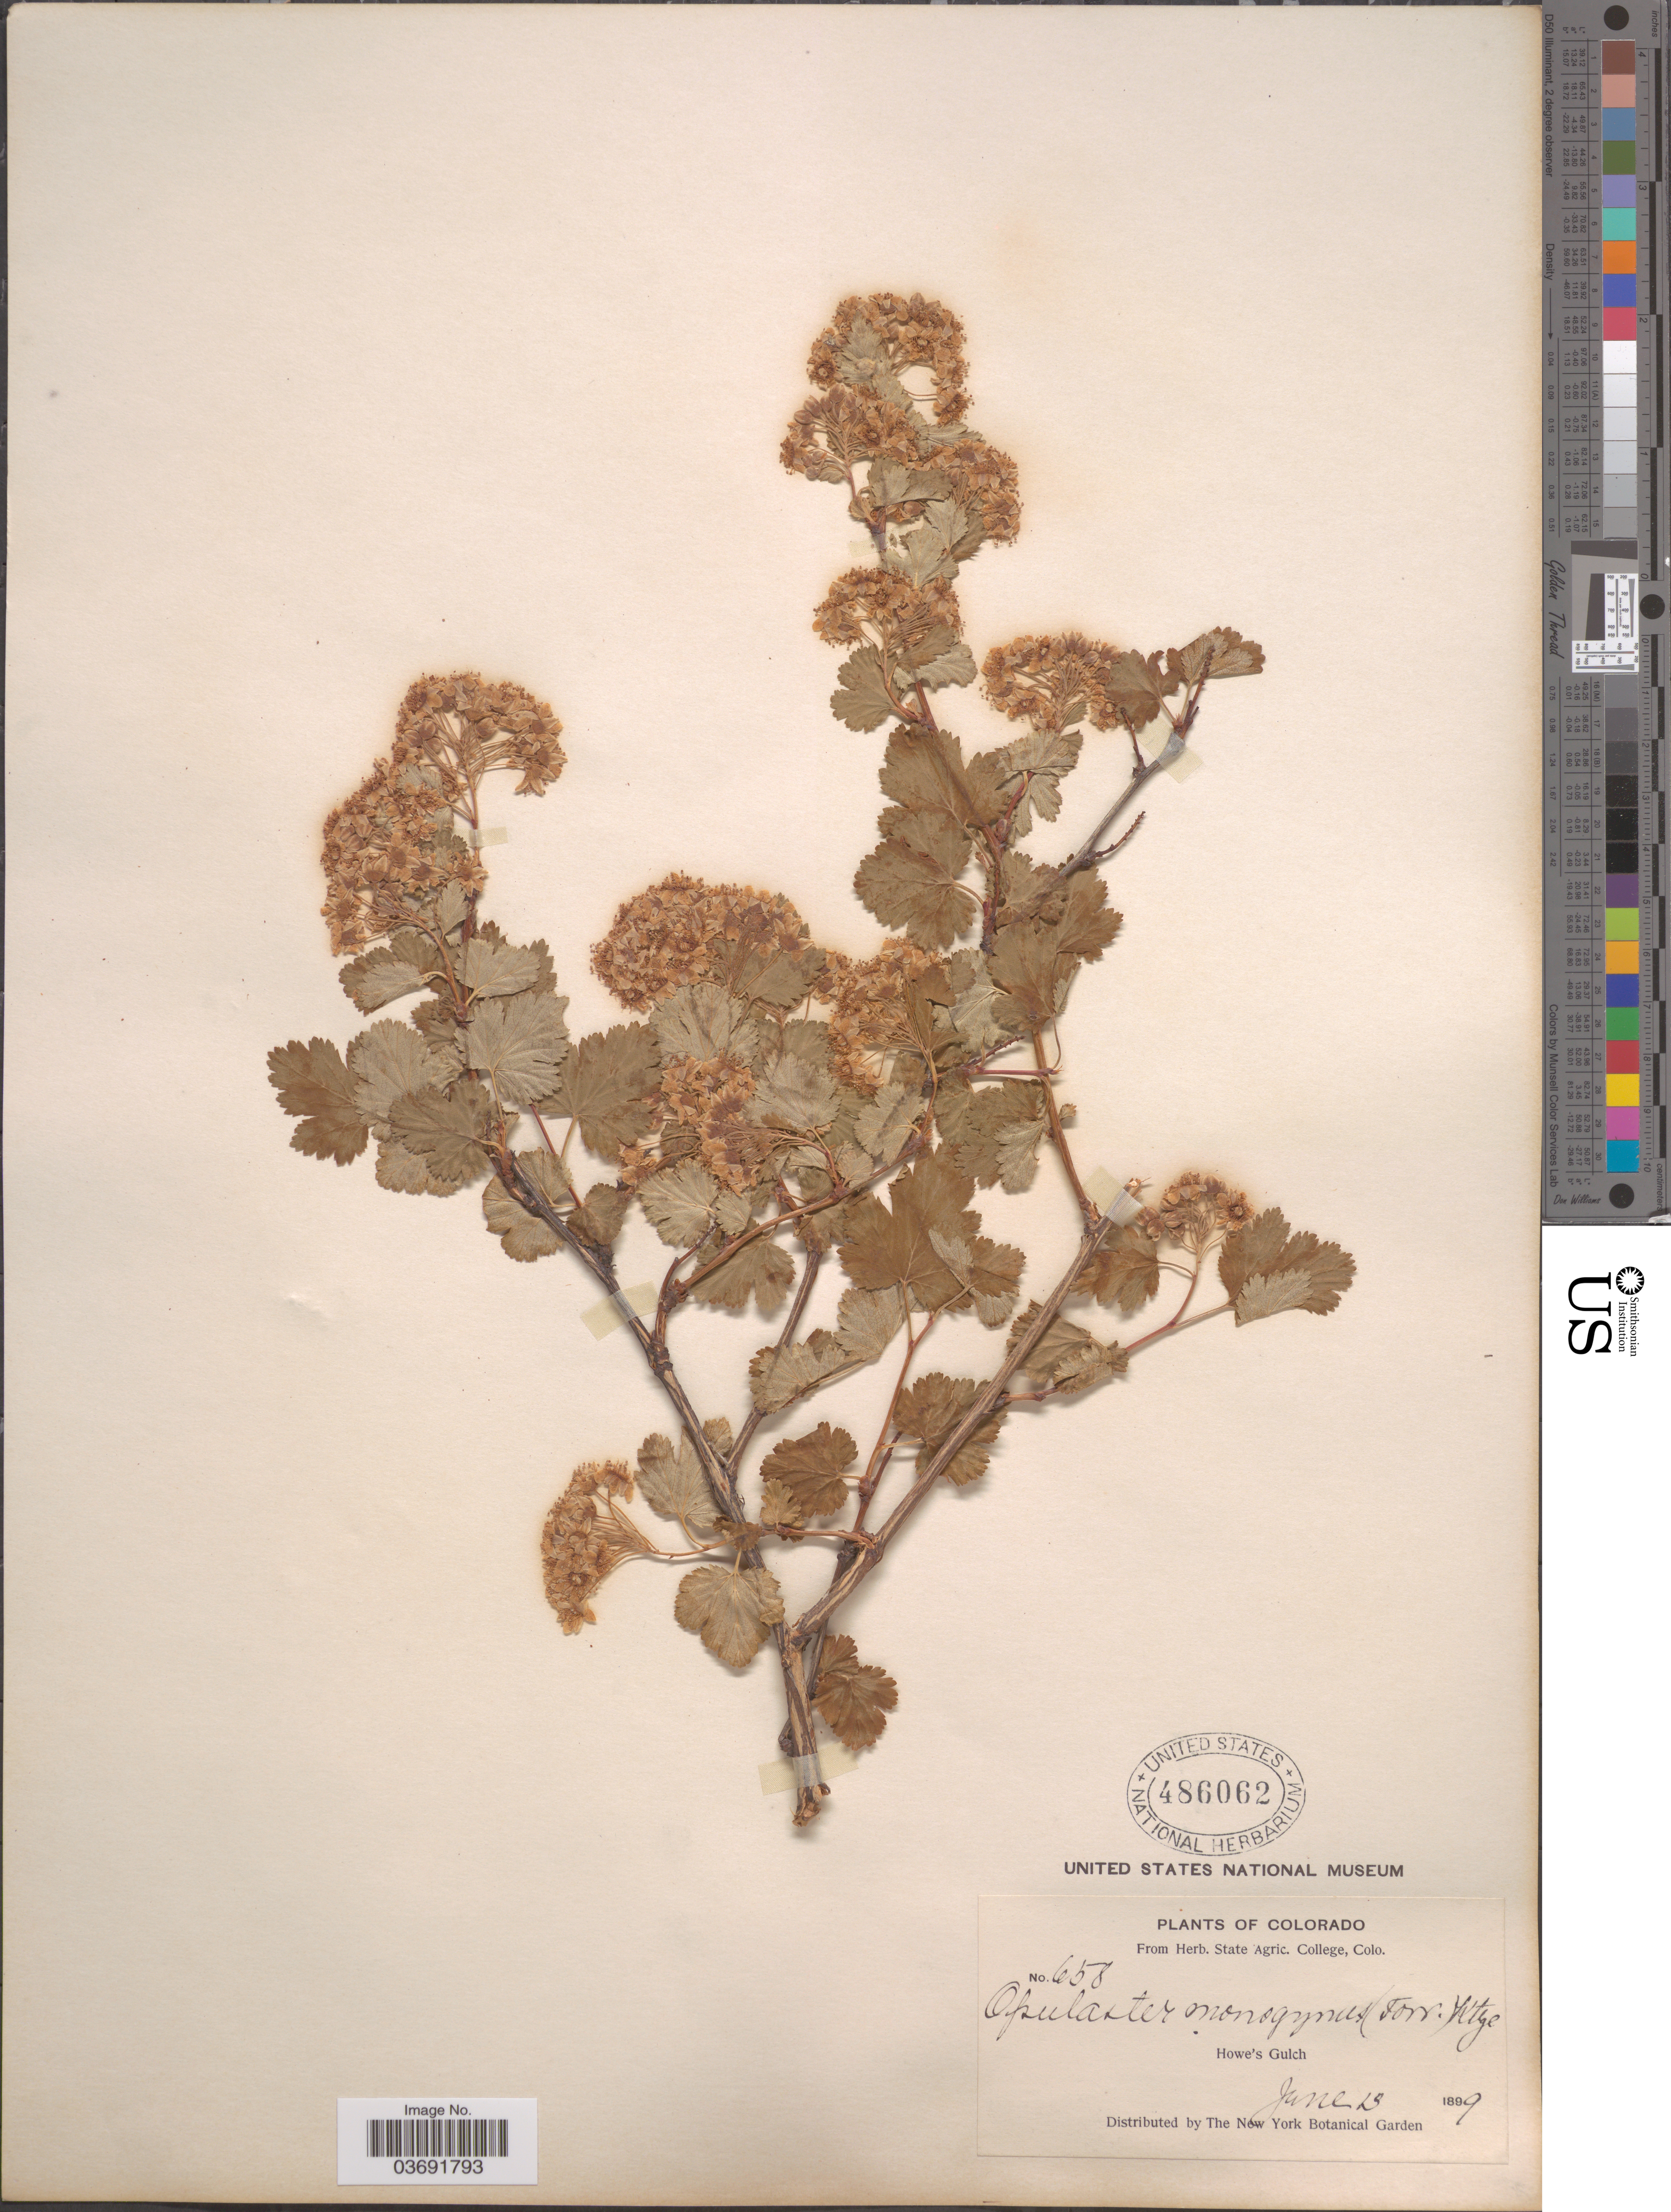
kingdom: Plantae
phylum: Tracheophyta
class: Magnoliopsida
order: Rosales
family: Rosaceae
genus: Physocarpus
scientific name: Physocarpus monogynus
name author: (Torr.) J.M. Coult.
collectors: ex herb. State Agric. College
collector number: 658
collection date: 1899-06-15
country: United States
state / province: Colorado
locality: Howe's Gulch.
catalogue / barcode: US 486062